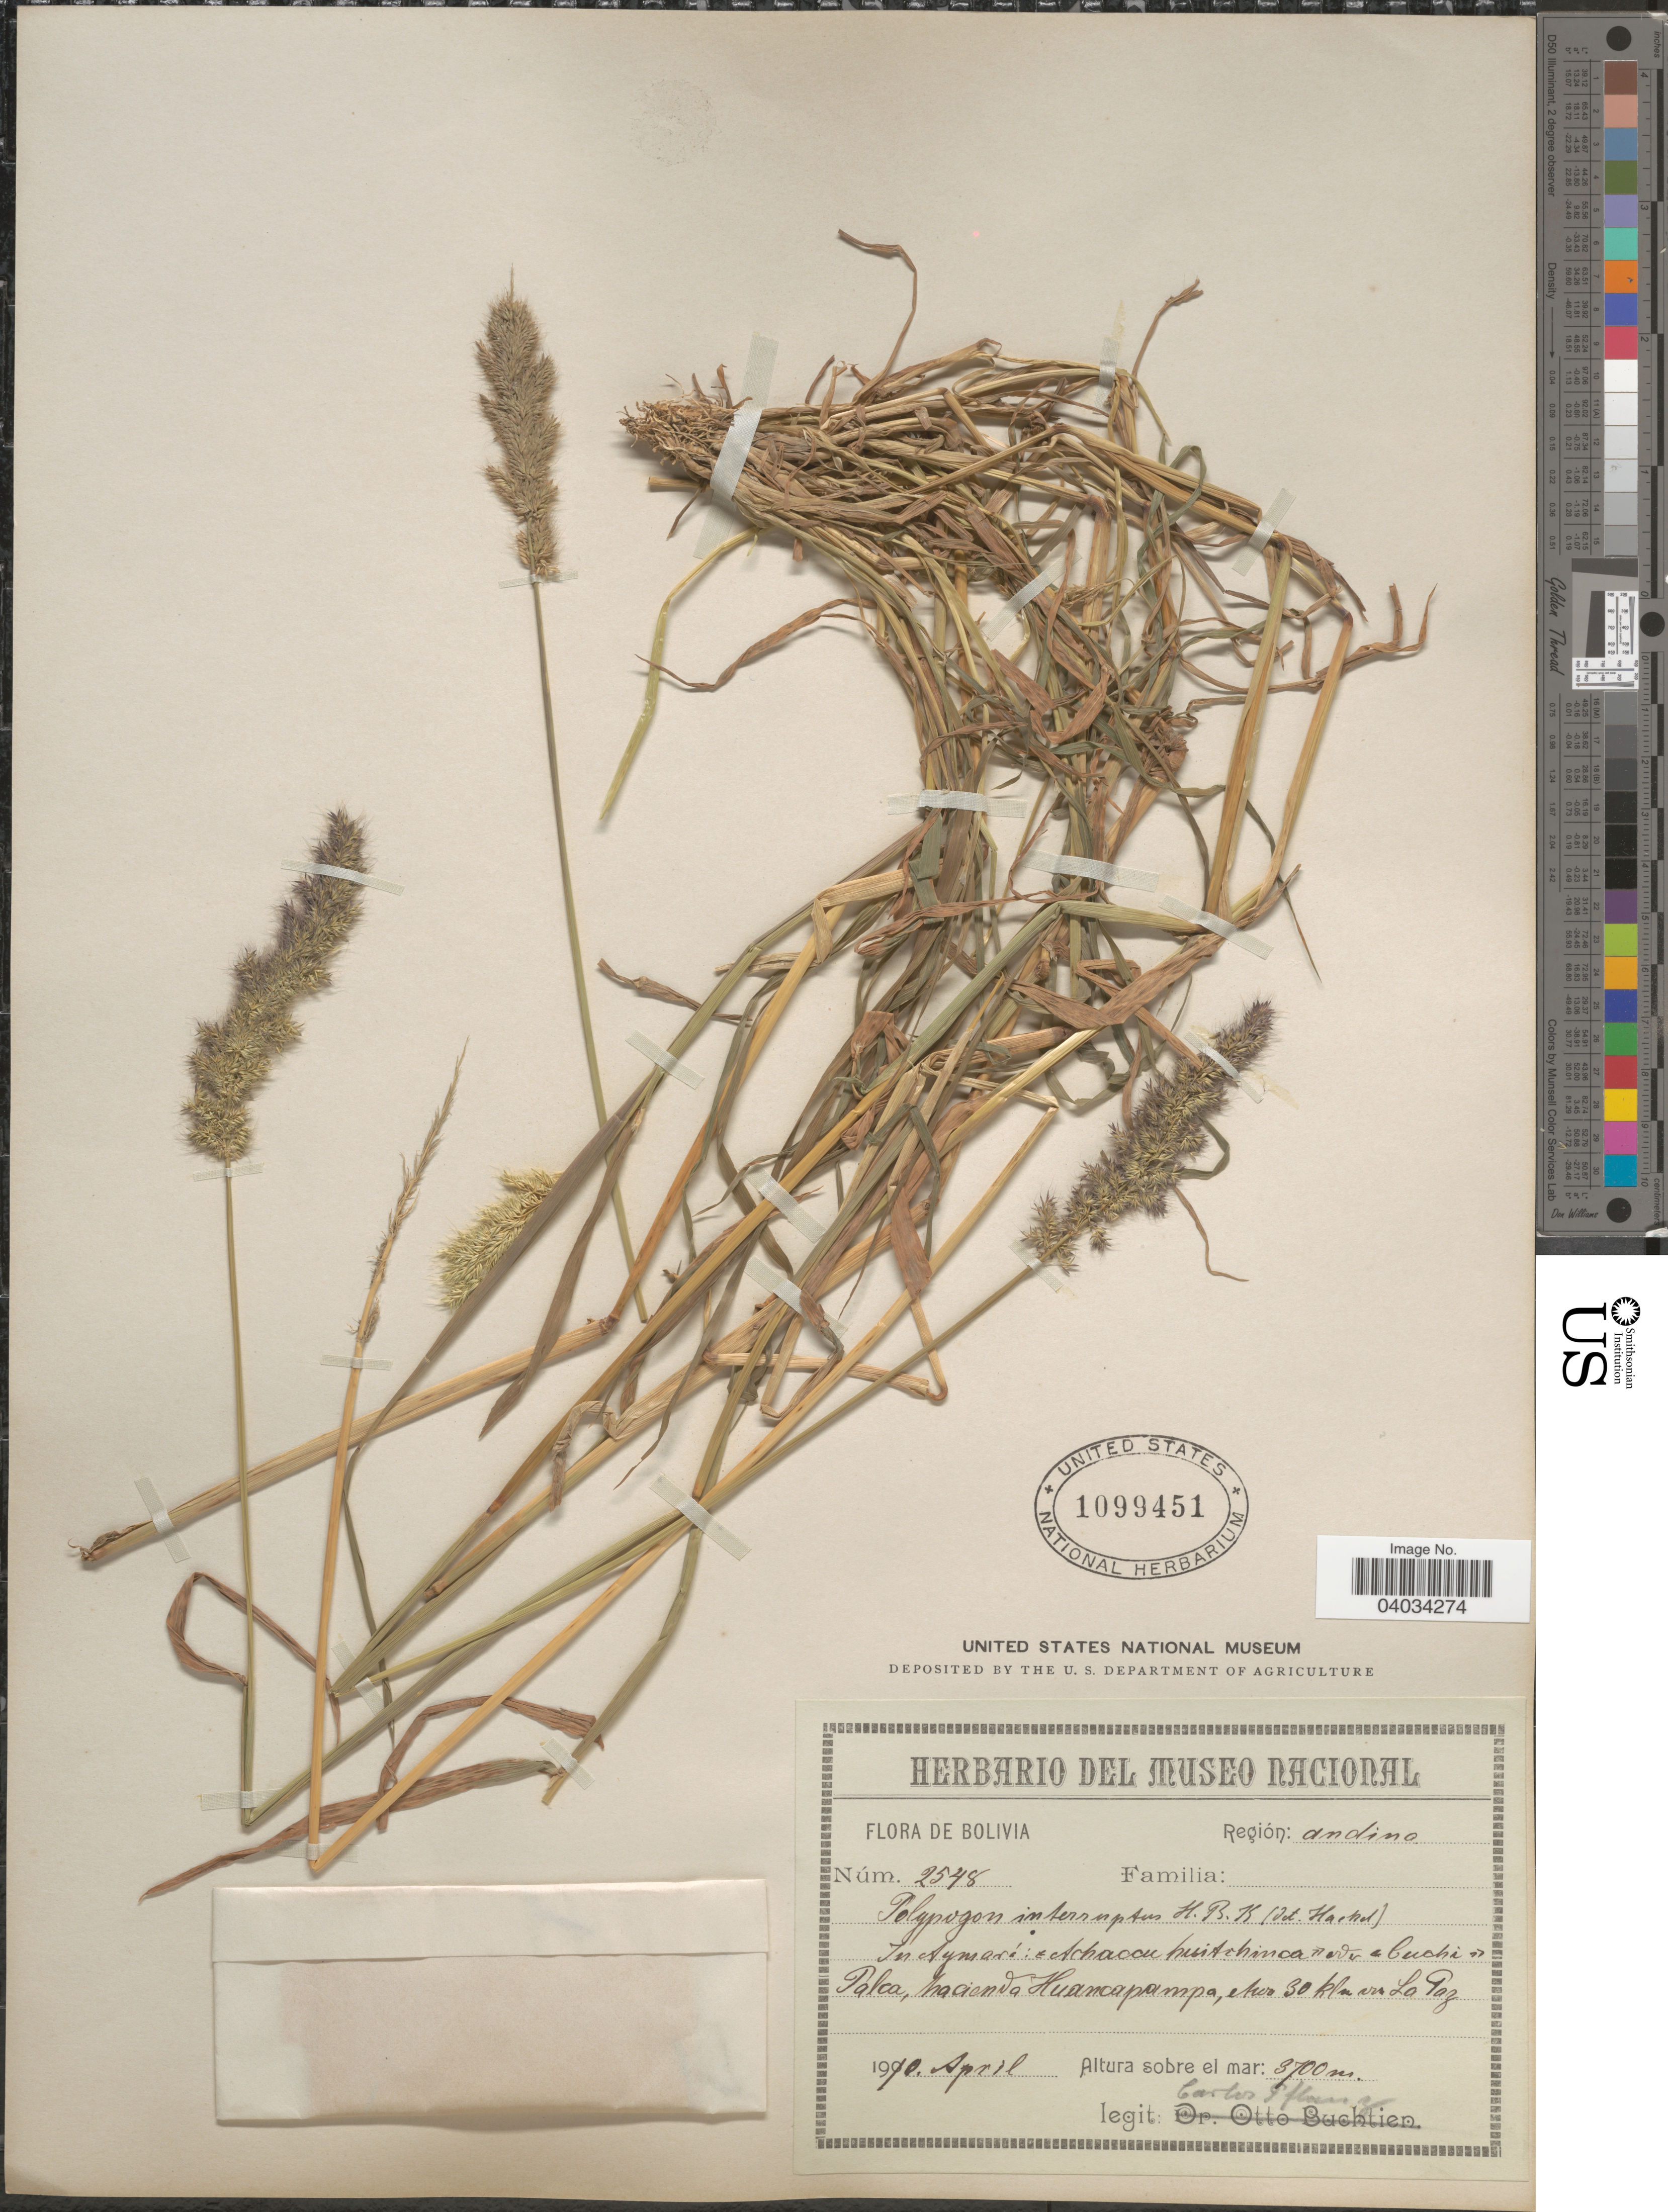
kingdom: Plantae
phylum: Tracheophyta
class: Liliopsida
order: Poales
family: Poaceae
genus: Polypogon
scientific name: Polypogon interruptus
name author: Kunth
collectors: C. Pflanz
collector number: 2548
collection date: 1910-04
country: Bolivia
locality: Región: andina. Palca, hacienda Huancapampa, ete 30 klm on La Paz.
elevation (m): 3700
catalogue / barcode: US 1099451